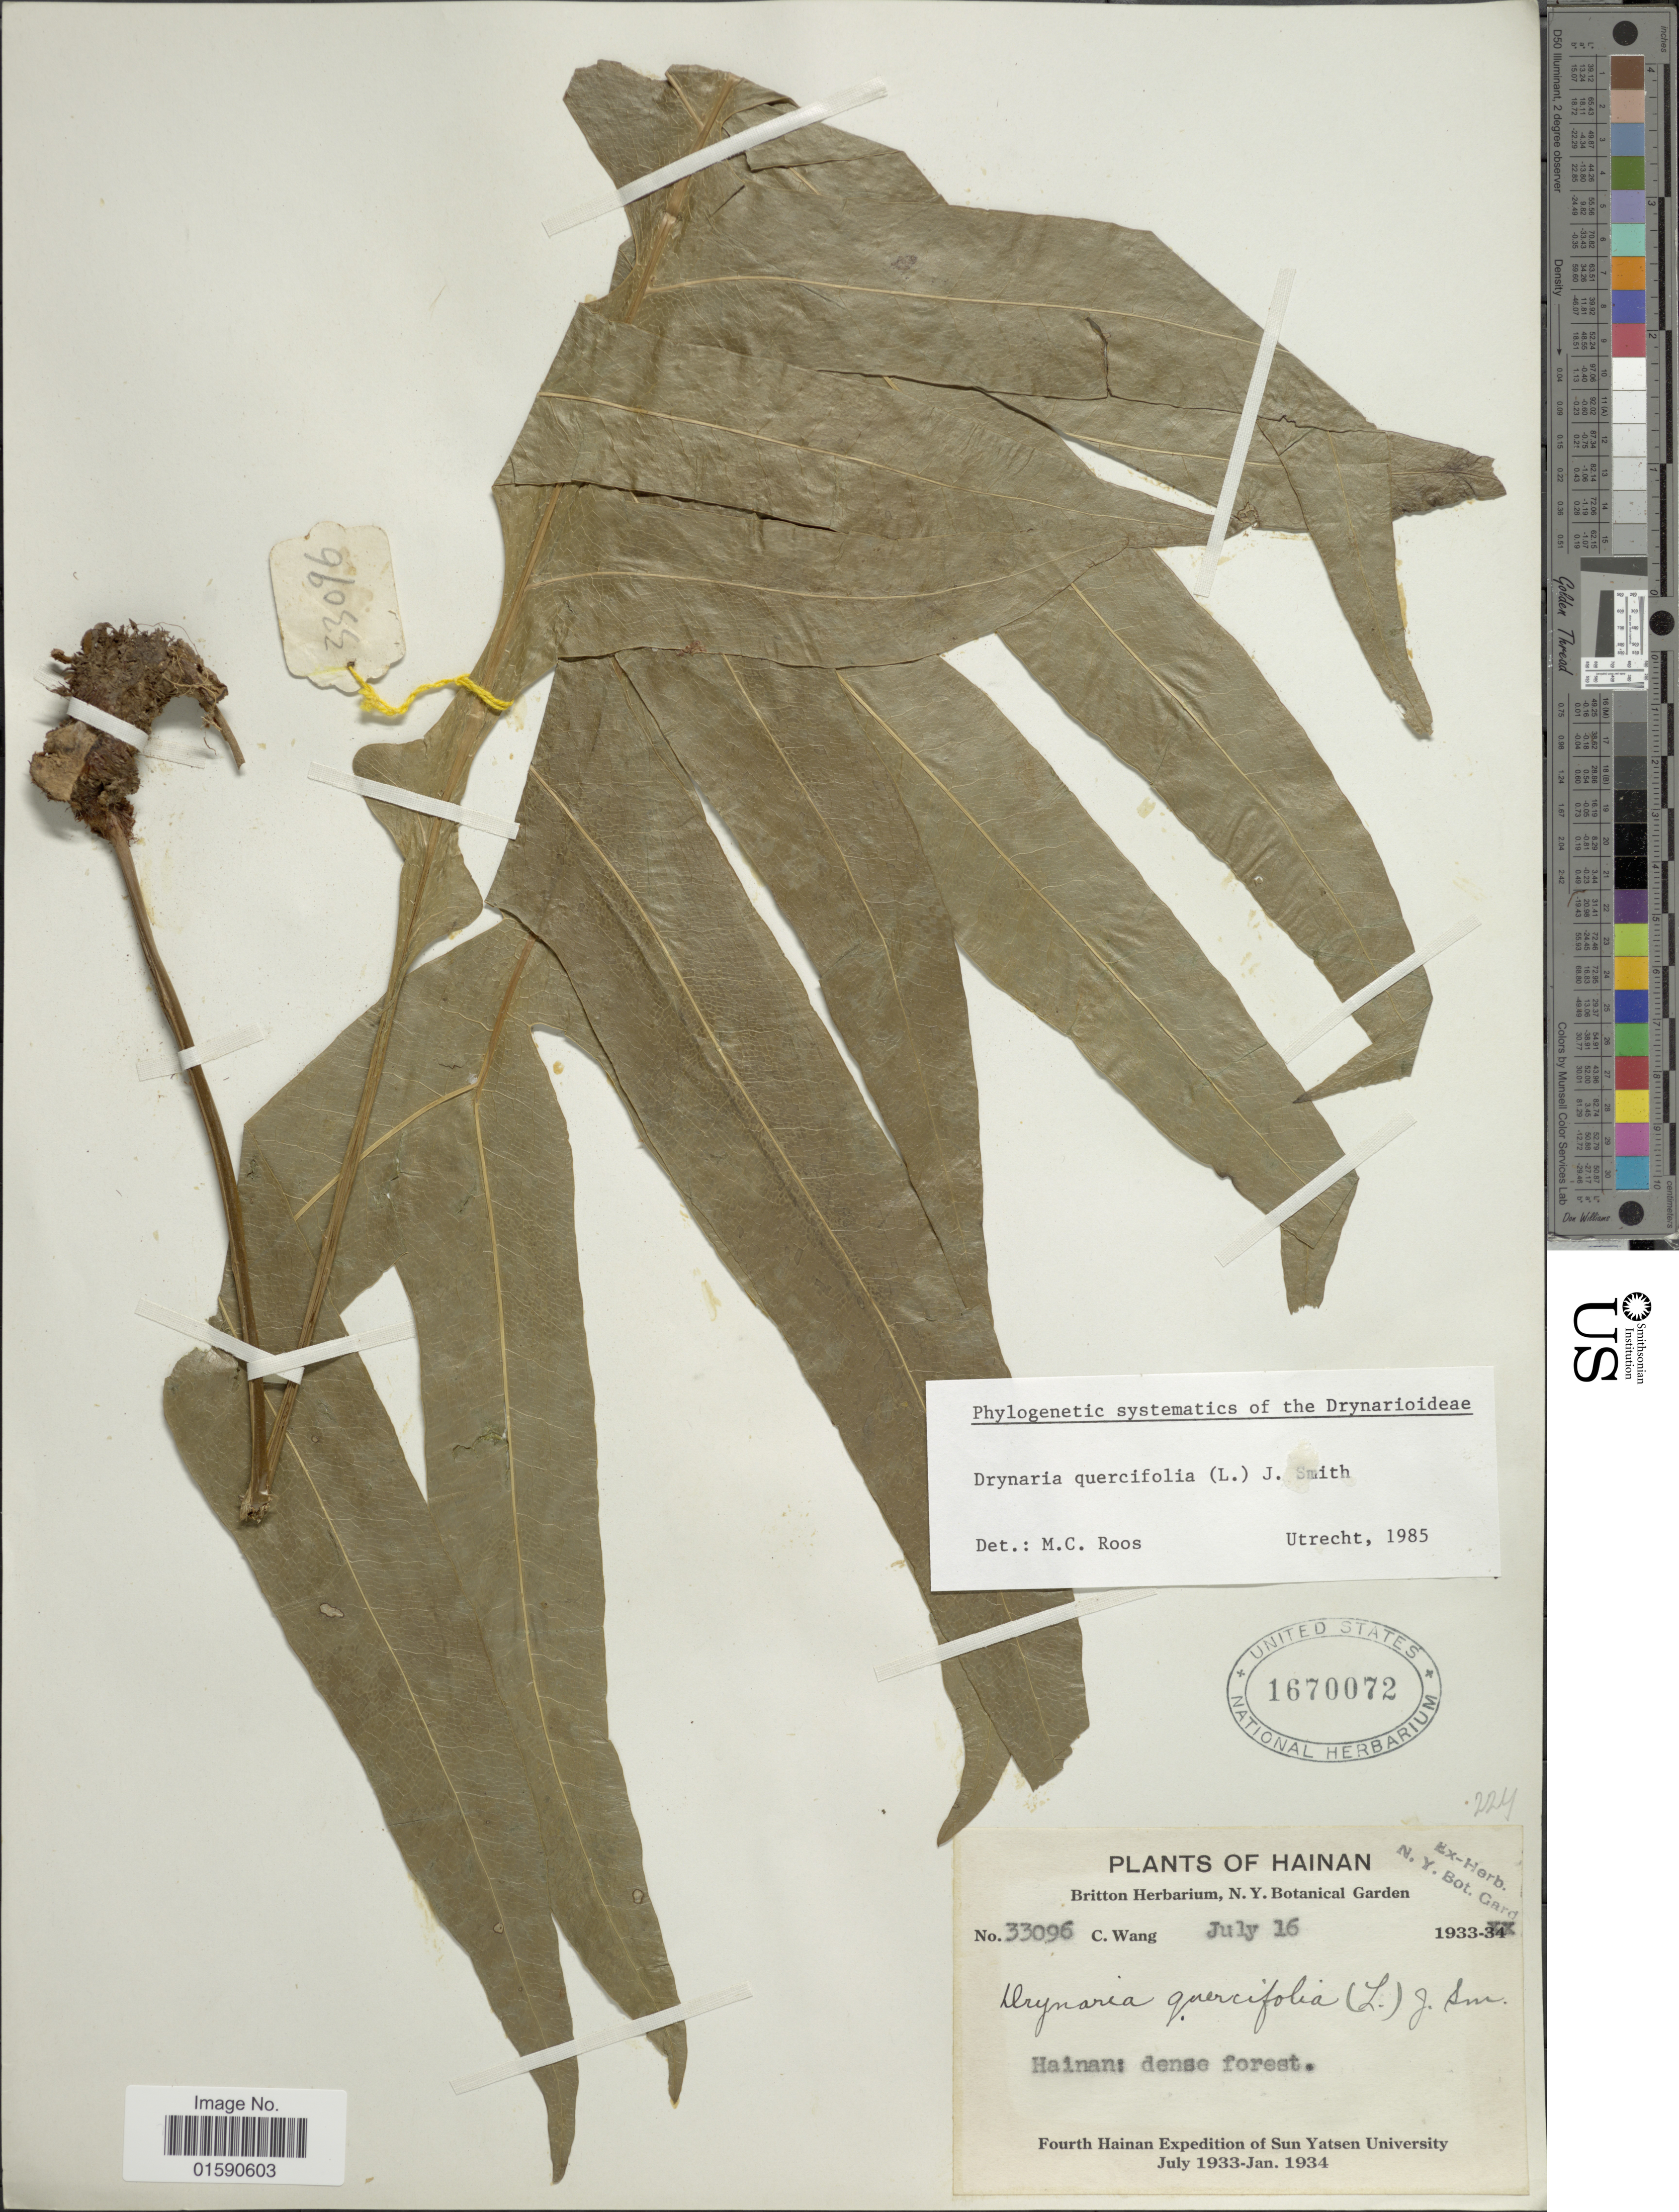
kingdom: Plantae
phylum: Tracheophyta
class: Polypodiopsida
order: Polypodiales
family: Polypodiaceae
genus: Drynaria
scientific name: Drynaria quercifolia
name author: (L.) J. Sm.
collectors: C. Wang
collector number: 33096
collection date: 1933-07-16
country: China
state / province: Hainan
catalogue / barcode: US 1670072